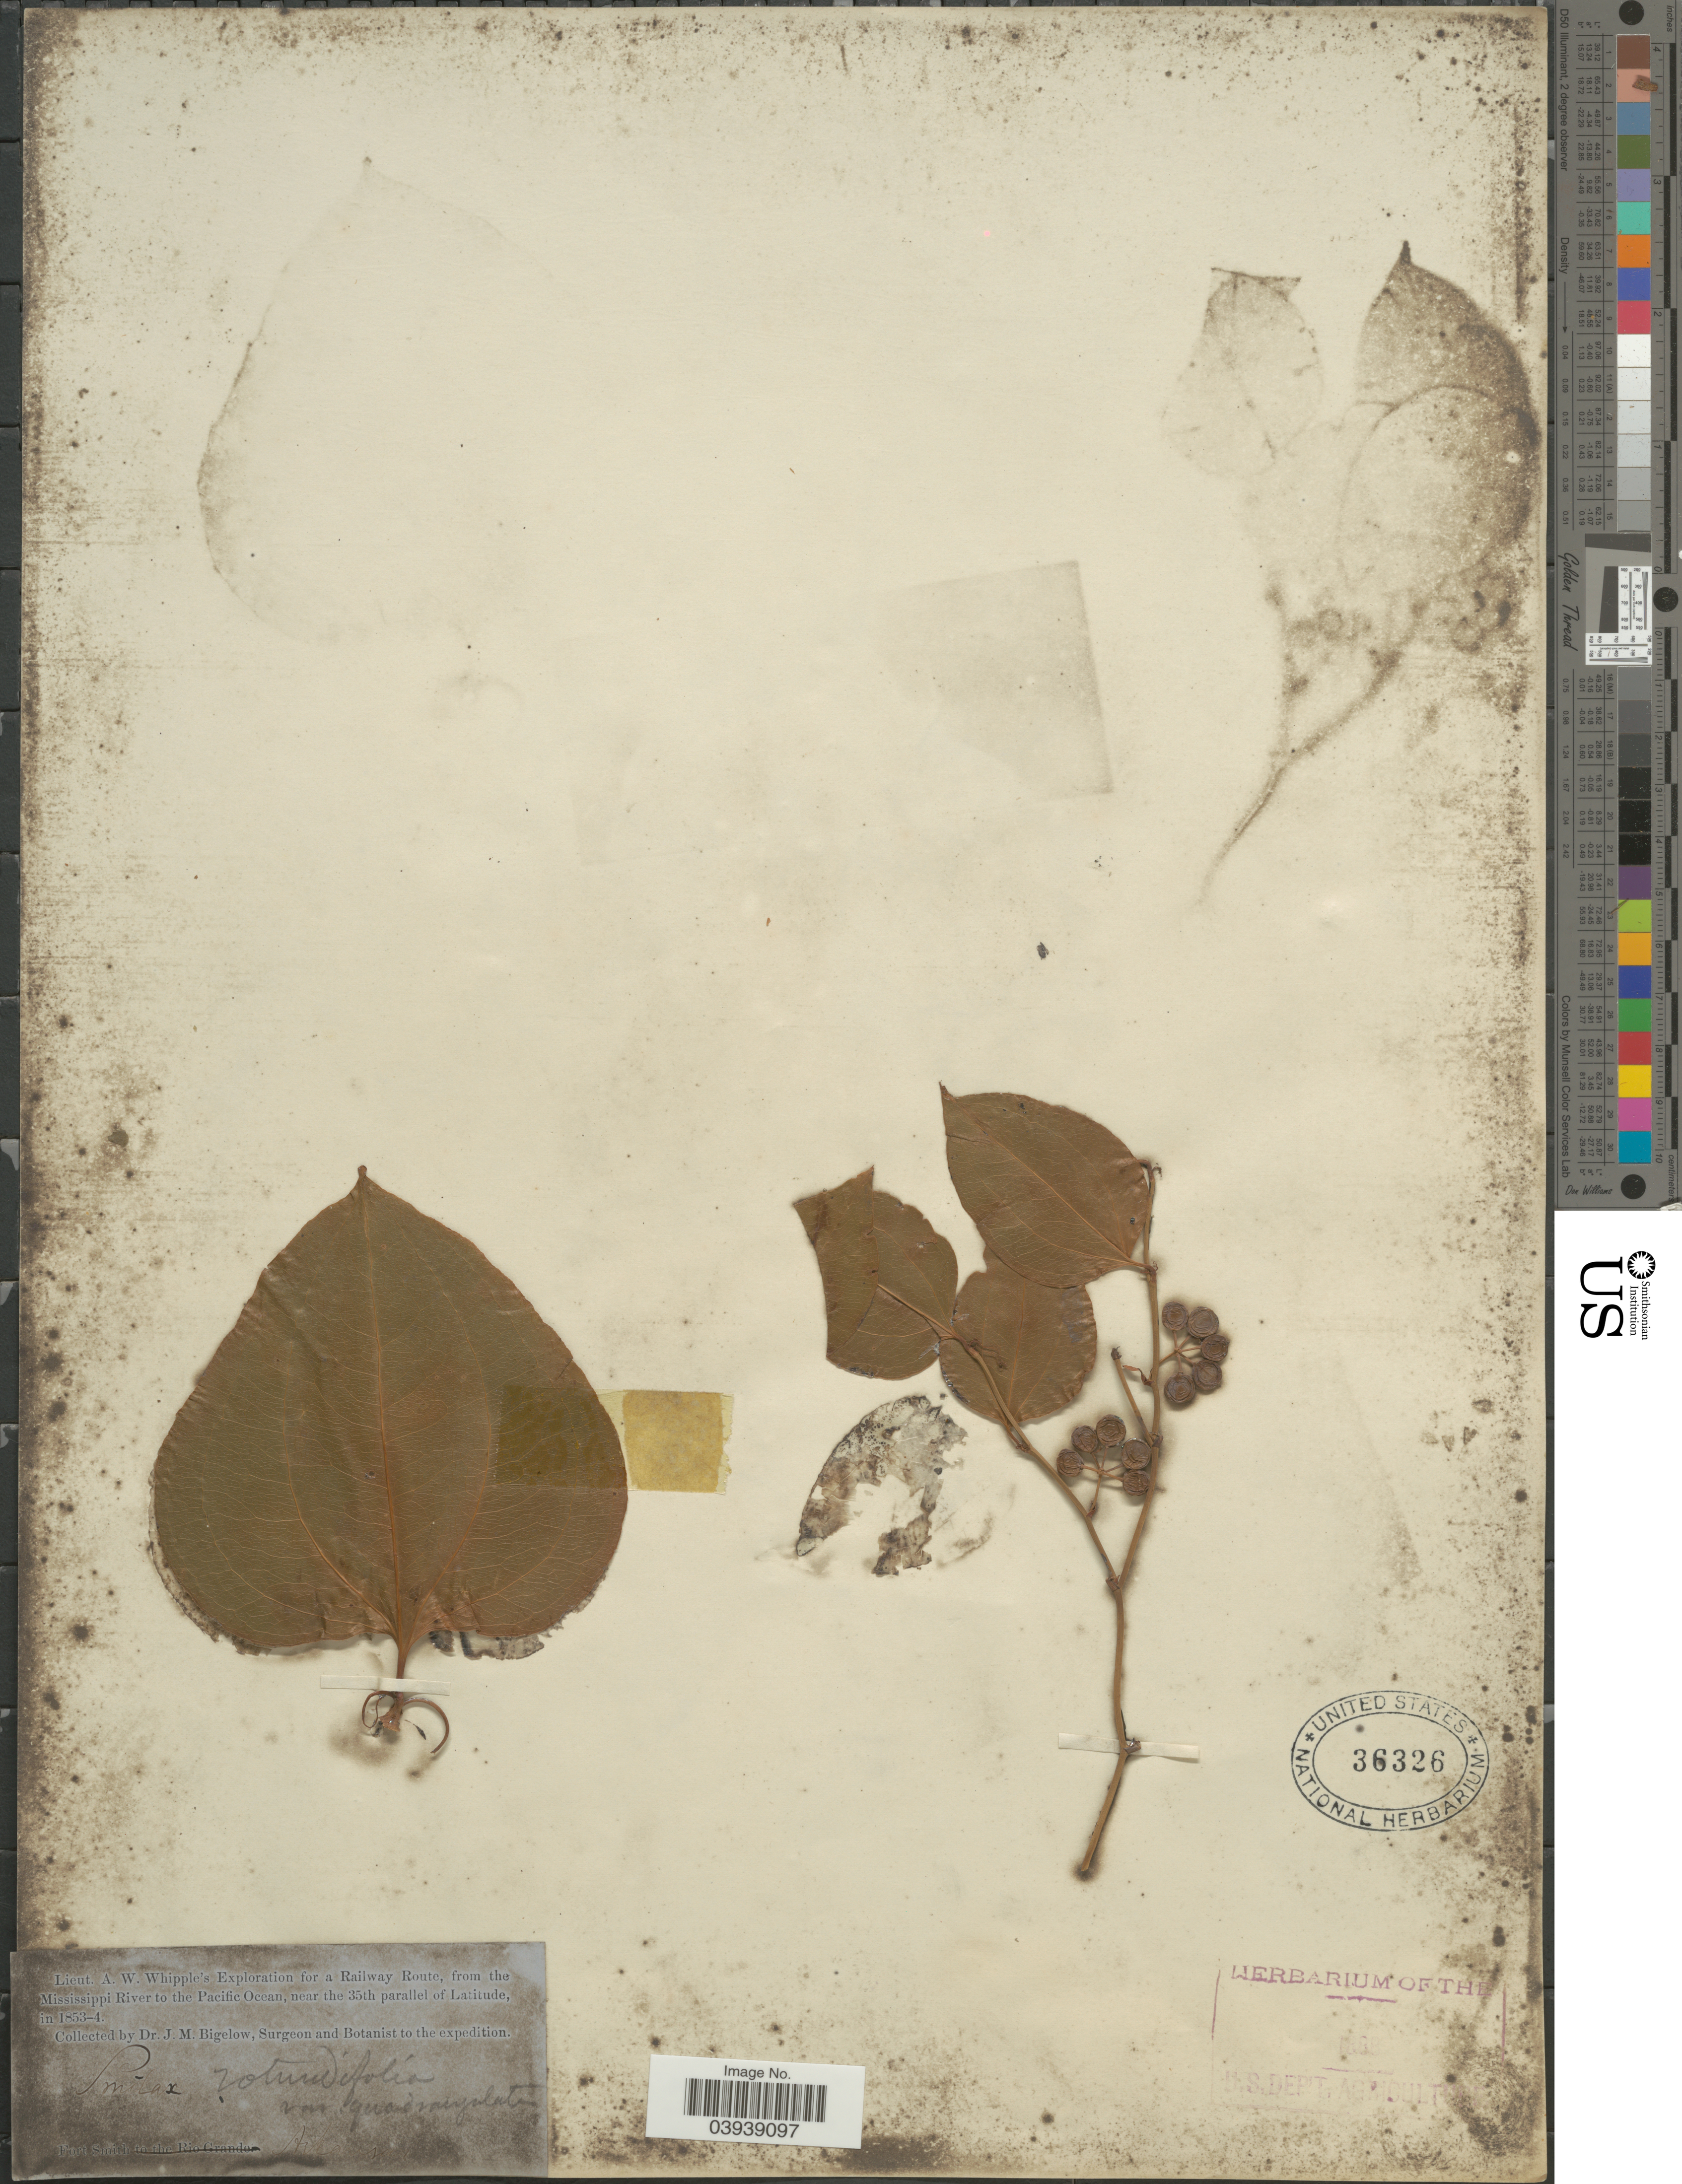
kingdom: Plantae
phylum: Tracheophyta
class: Liliopsida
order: Liliales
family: Smilacaceae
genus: Smilax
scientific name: Smilax rotundifolia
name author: L.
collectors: J. M. Bigelow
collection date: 1853/1854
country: United States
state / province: Arkansas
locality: Railway Route, from the Mississippi River to the Pacific Ocean, near the 35th parallel of Latitude. [unsure placement] Fort Smith.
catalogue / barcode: US 36326